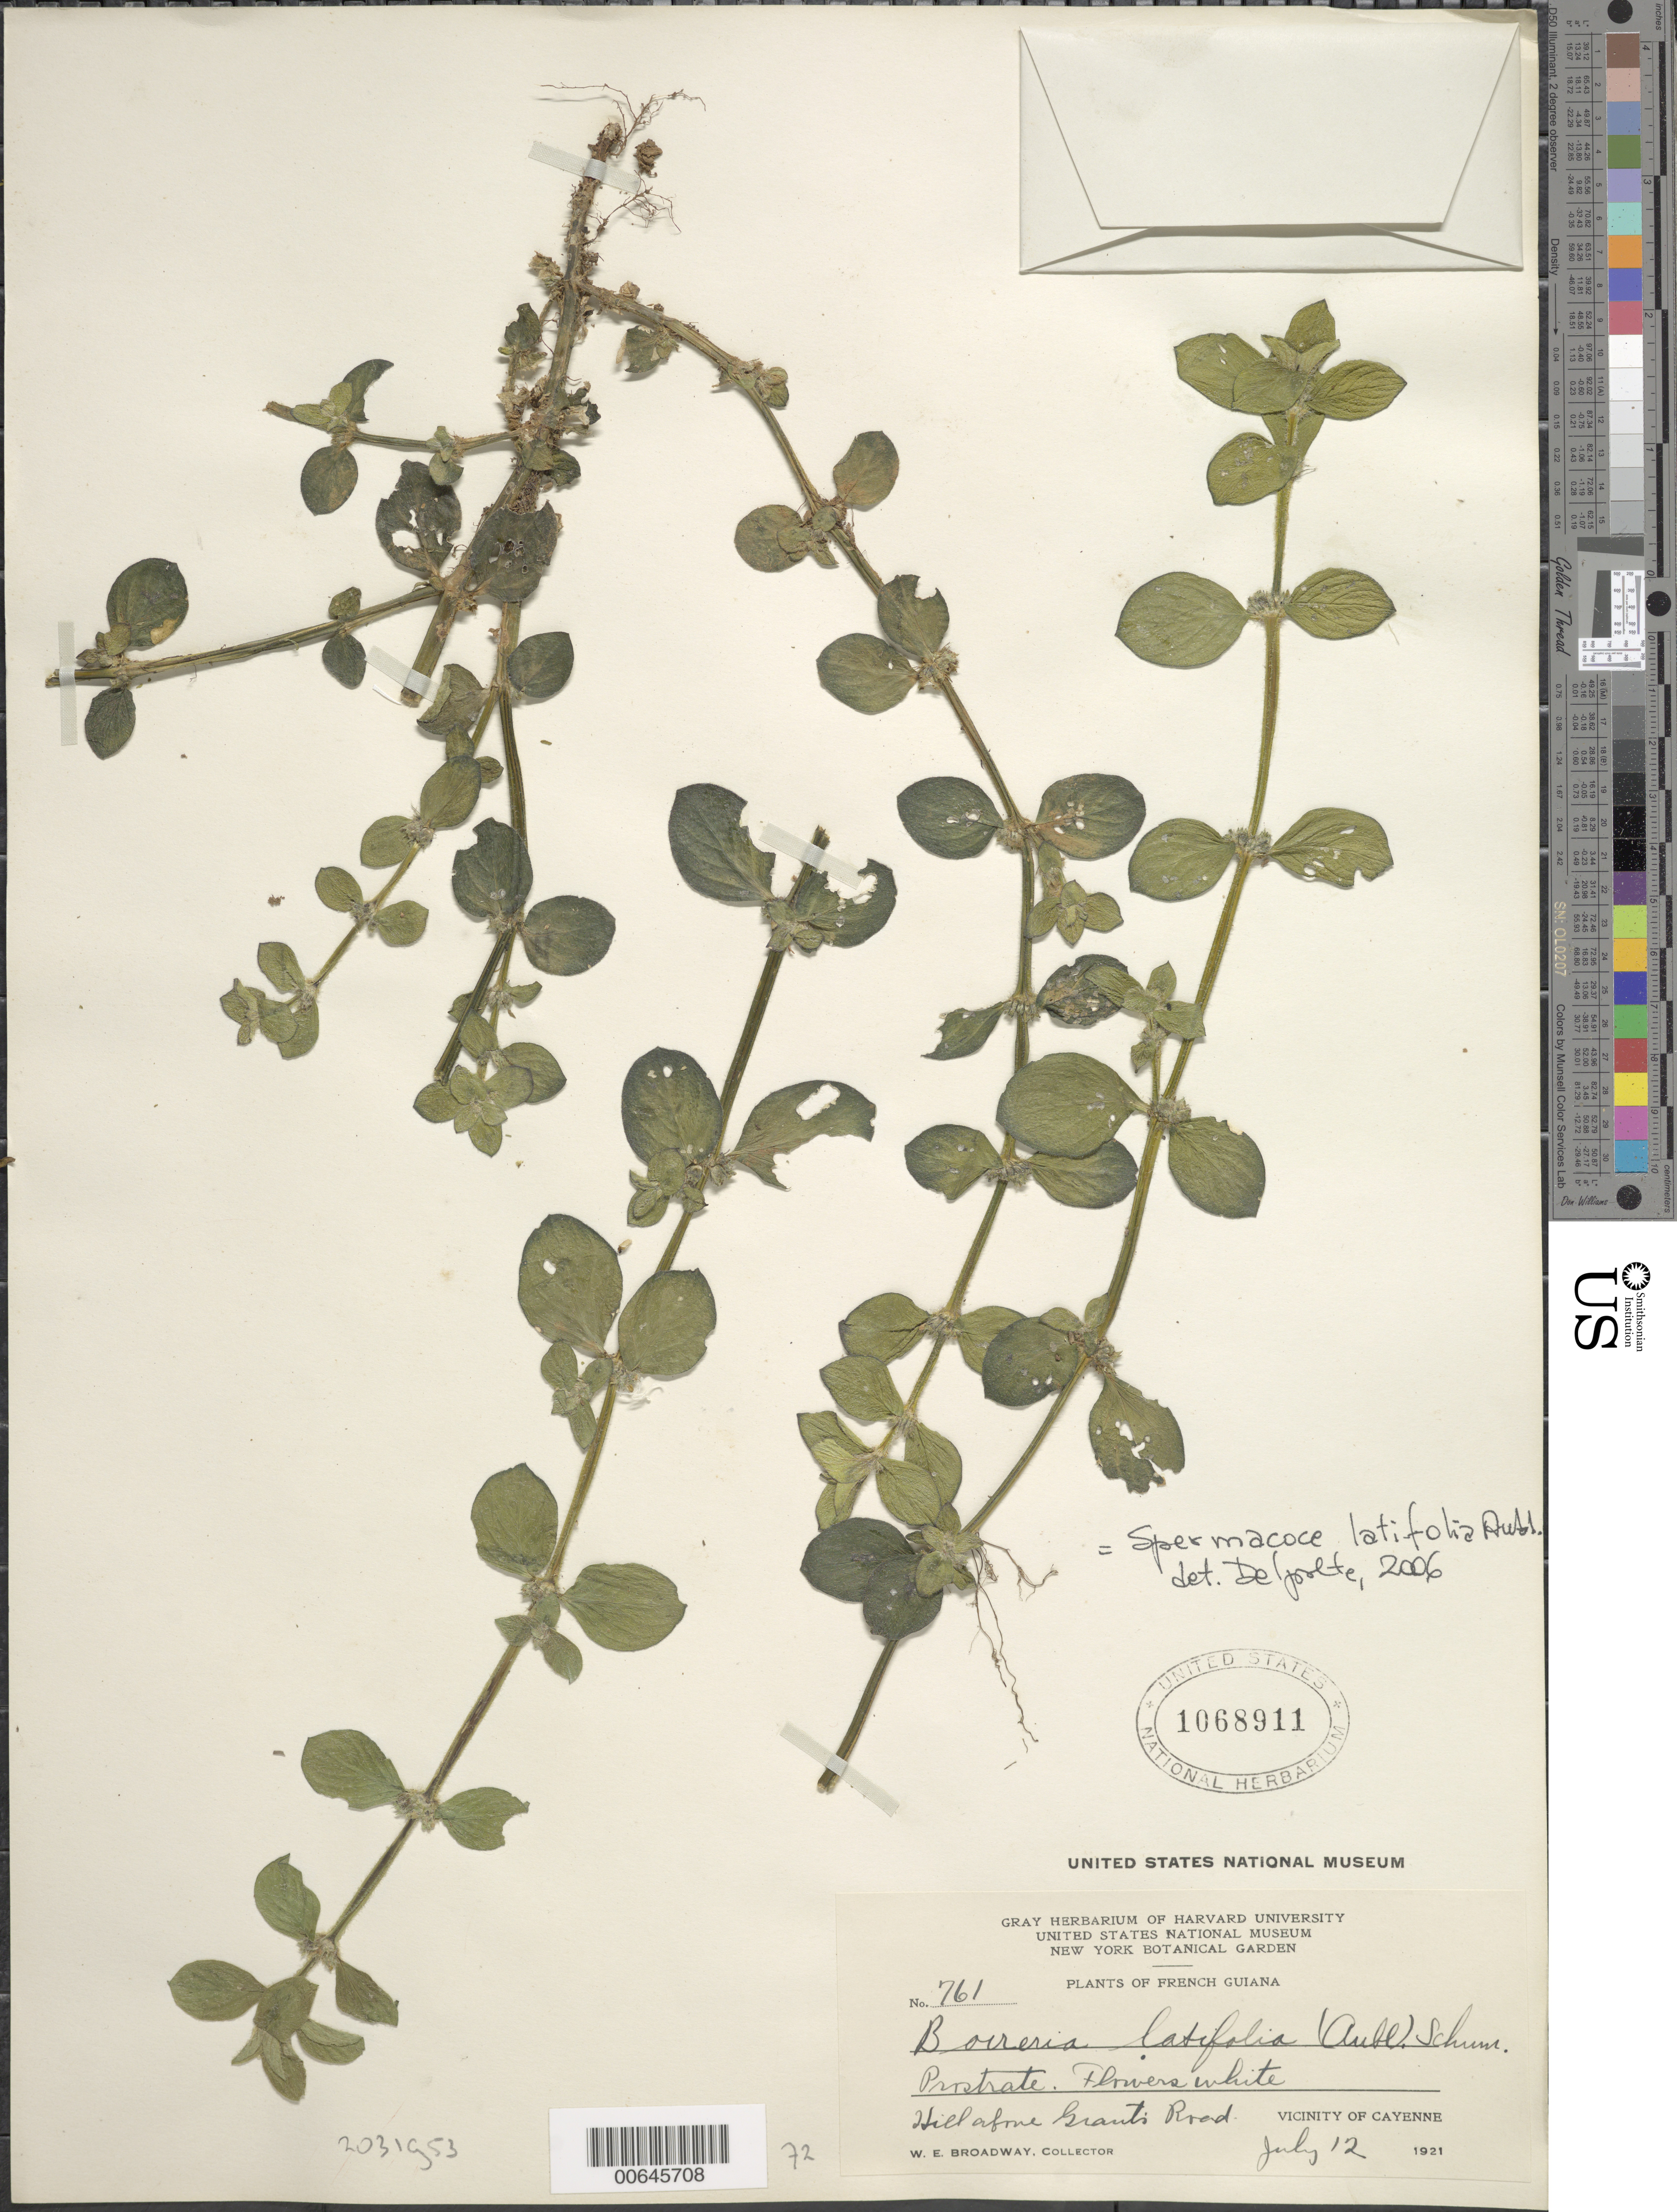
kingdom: Plantae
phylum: Tracheophyta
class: Magnoliopsida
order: Gentianales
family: Rubiaceae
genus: Spermacoce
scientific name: Spermacoce latifolia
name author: Aubl.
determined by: Delprete, P. G., Herb. de Guyane Cay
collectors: W. E. Broadway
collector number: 761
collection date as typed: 12-Jul-21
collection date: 1921-07-12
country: French Guiana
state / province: Cayenne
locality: Cayenne, vic.; hill above Grants road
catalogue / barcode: US 1068911